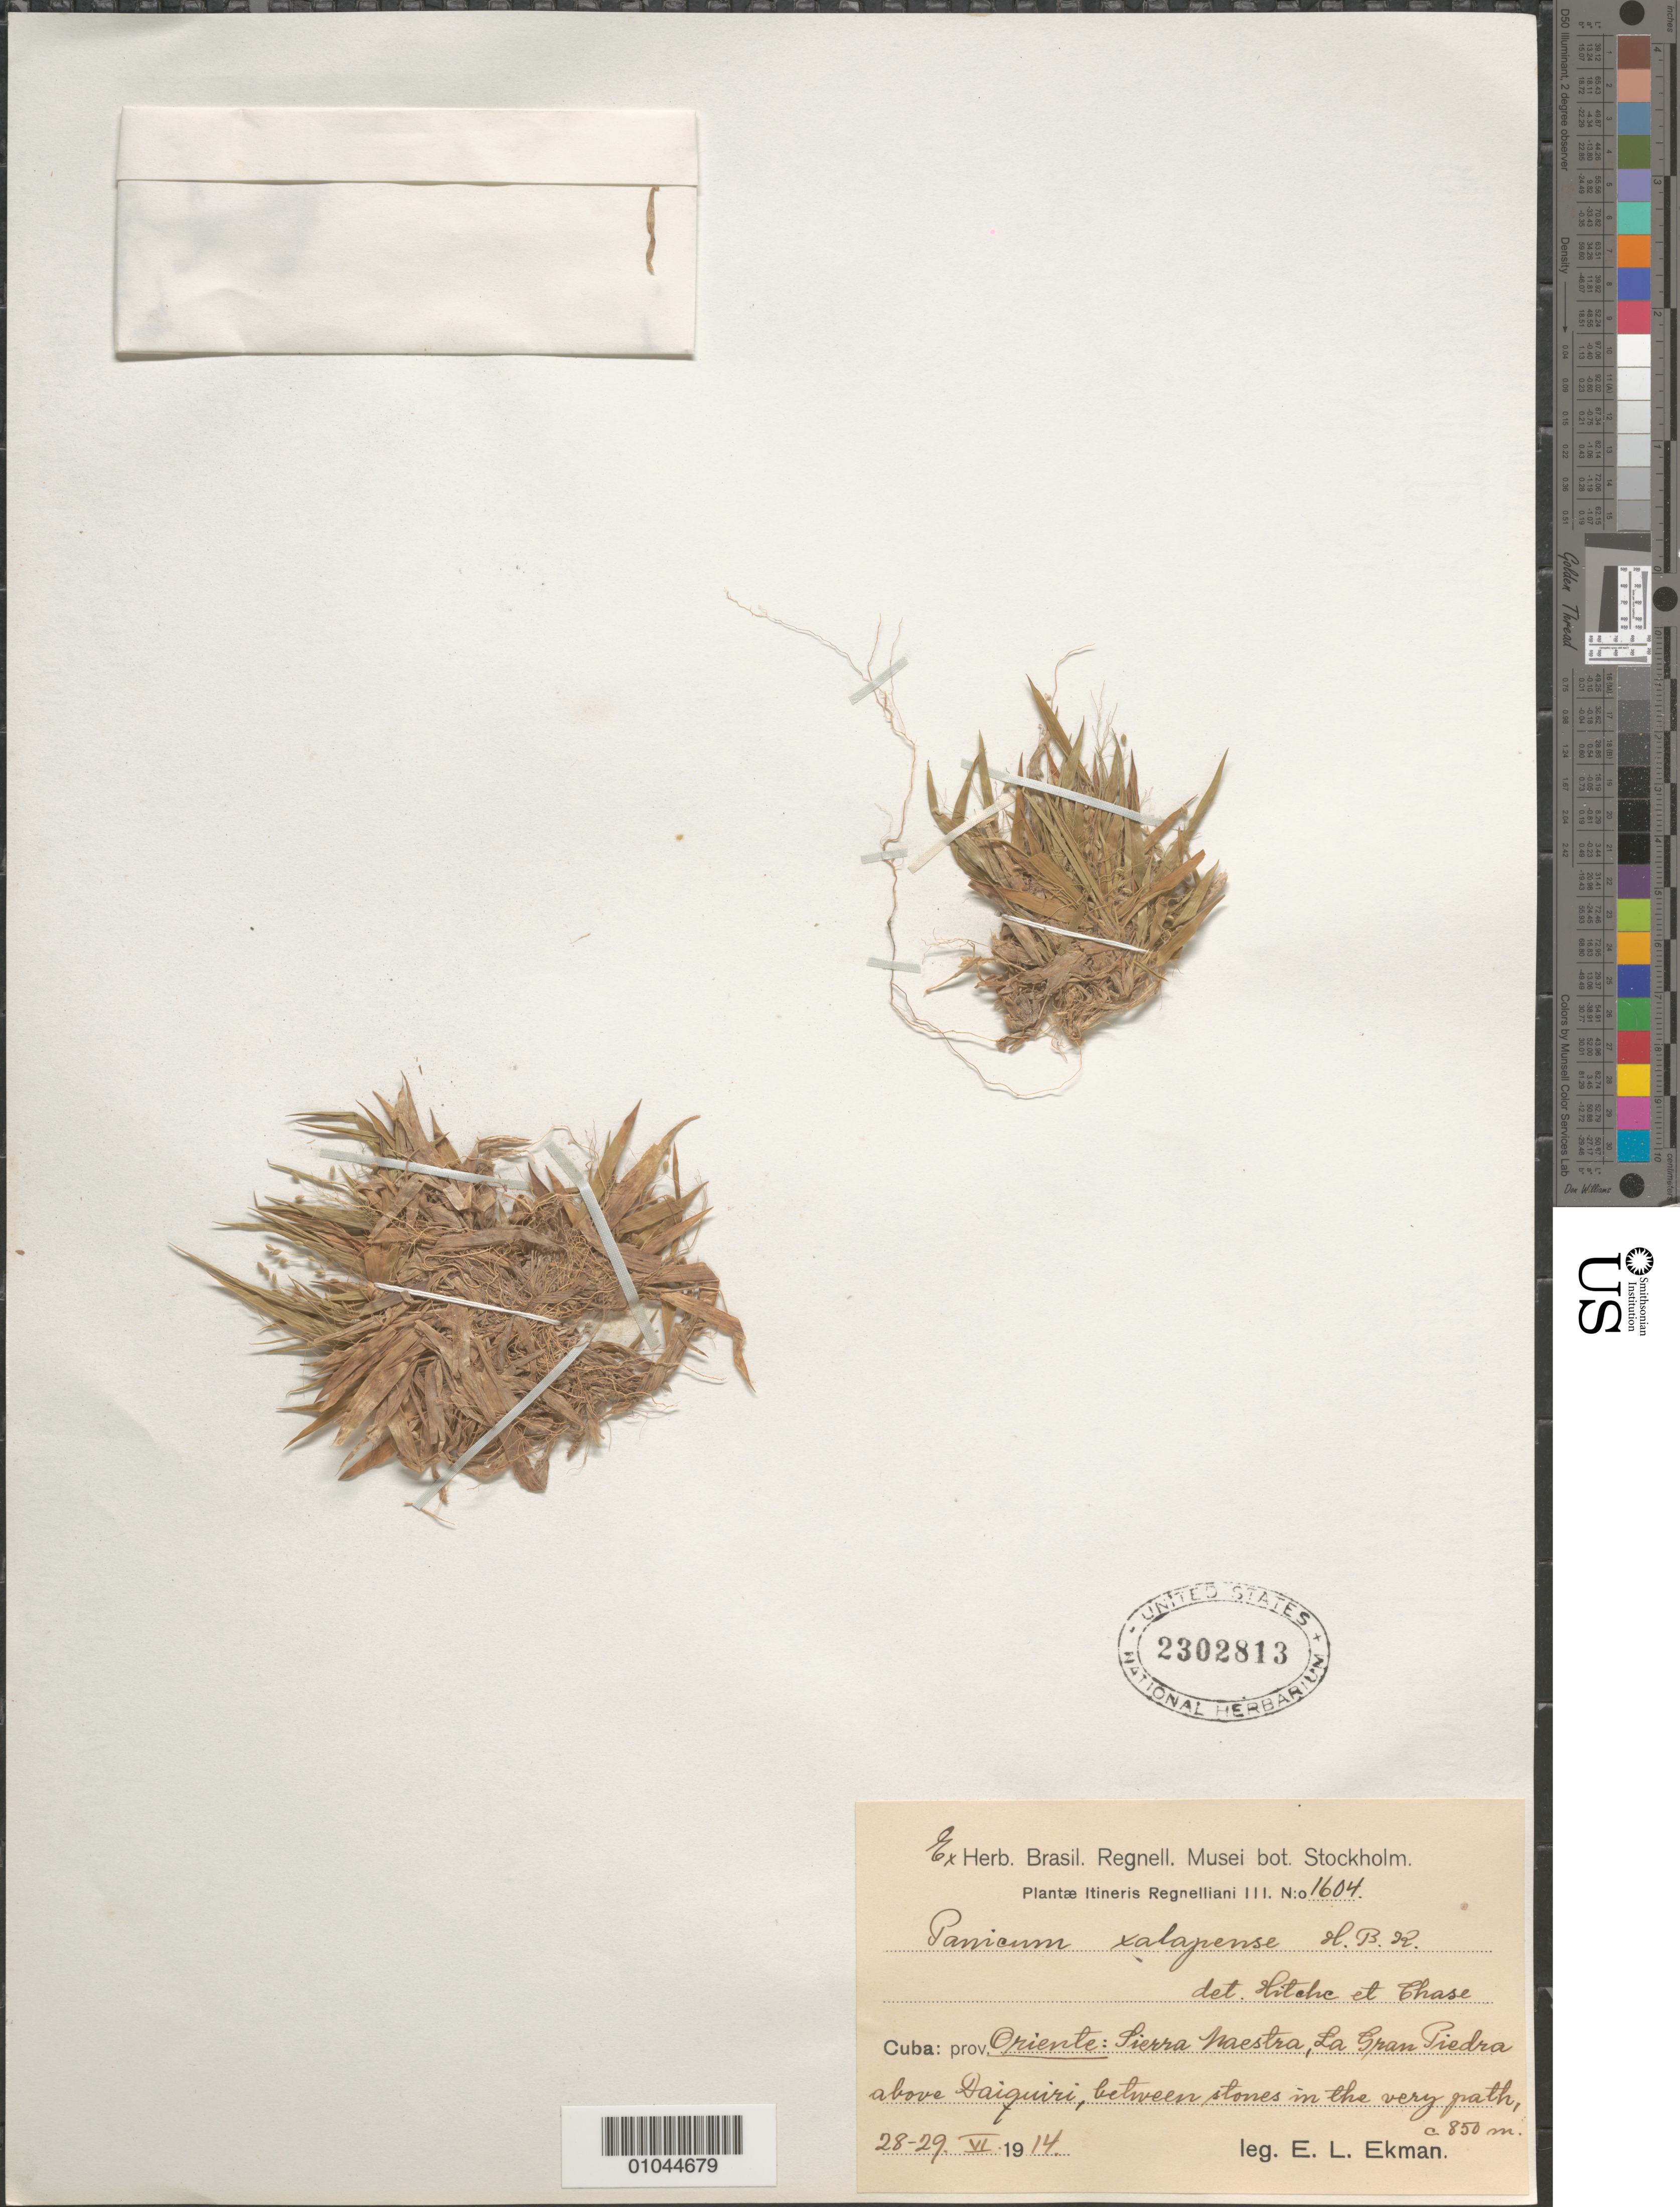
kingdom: Plantae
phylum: Tracheophyta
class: Liliopsida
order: Poales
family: Poaceae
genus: Panicum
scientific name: Panicum xalapense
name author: Kunth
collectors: E. L. Ekman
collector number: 1604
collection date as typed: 28 Jun 1914 to 29 Jun 1914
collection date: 1914-06-28/1914-06-29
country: Cuba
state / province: Oriente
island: Cuba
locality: Sierra Naestra, La Gran Piedra above Daiquiri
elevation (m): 850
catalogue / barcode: US 2302813